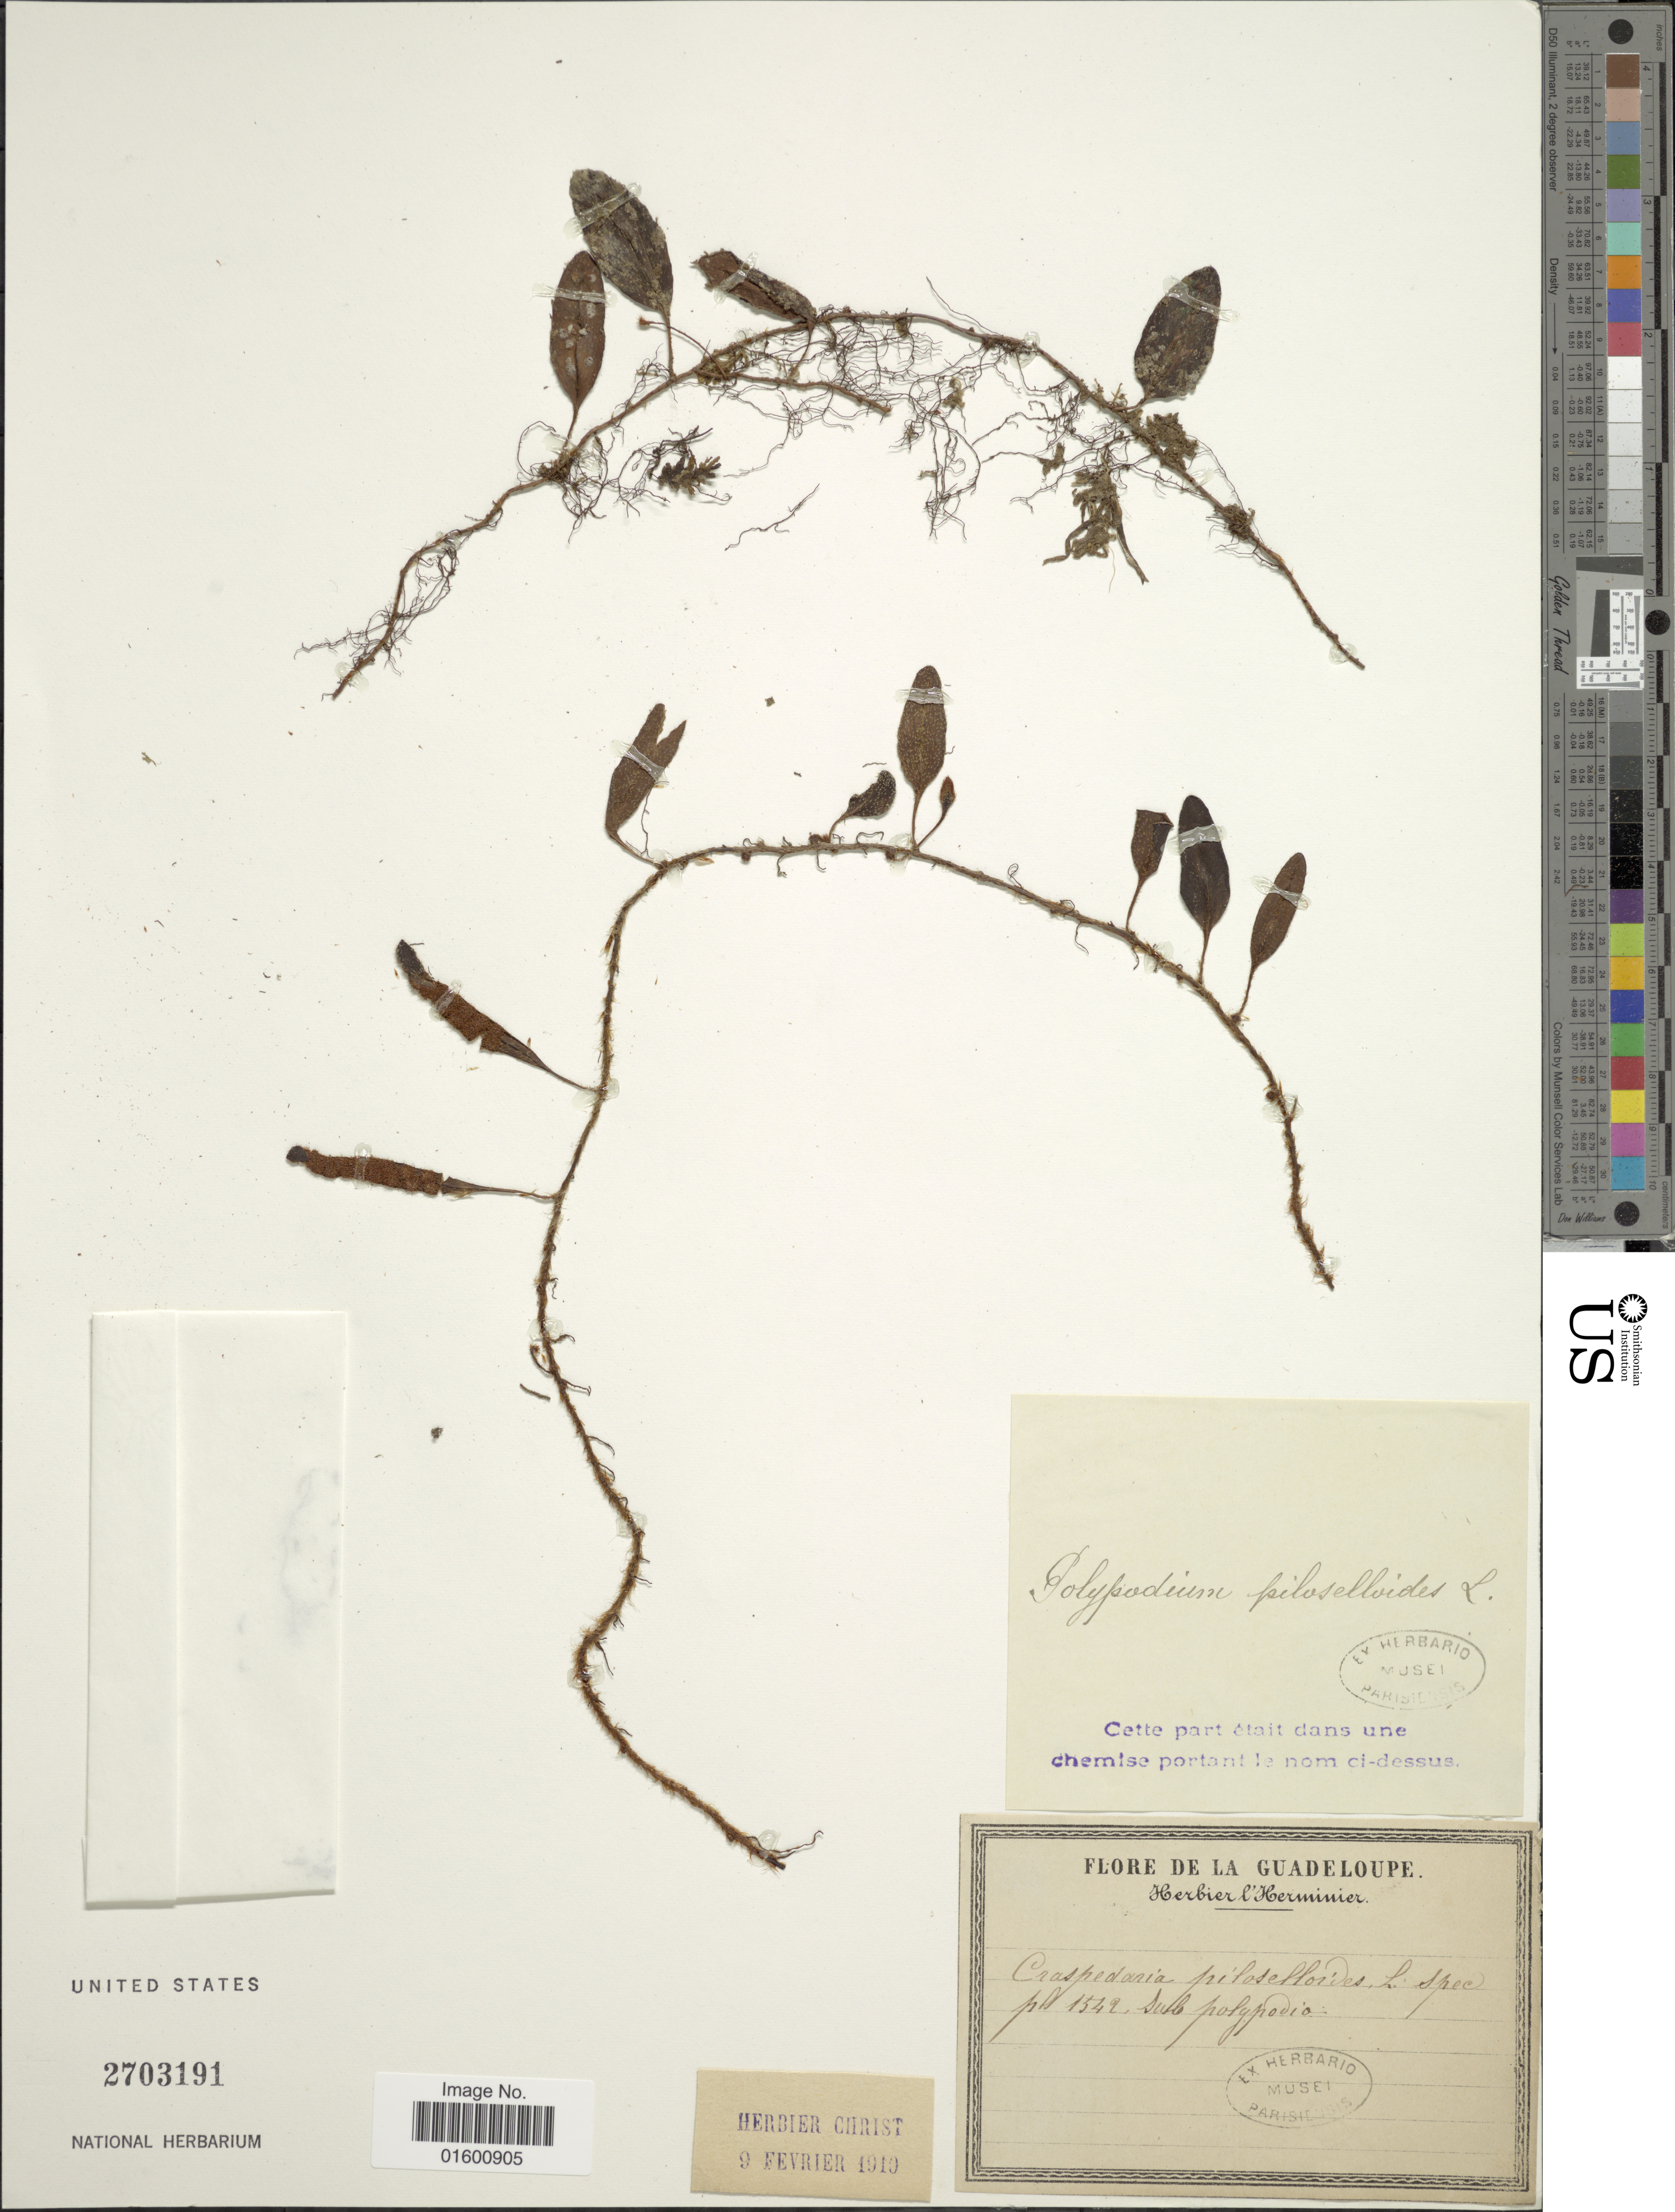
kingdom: Plantae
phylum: Tracheophyta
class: Polypodiopsida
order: Polypodiales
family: Polypodiaceae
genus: Microgramma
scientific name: Microgramma piloselloides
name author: (L.) Copel.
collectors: ex herb. l'Herminier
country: Guadeloupe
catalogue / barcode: US 2703191